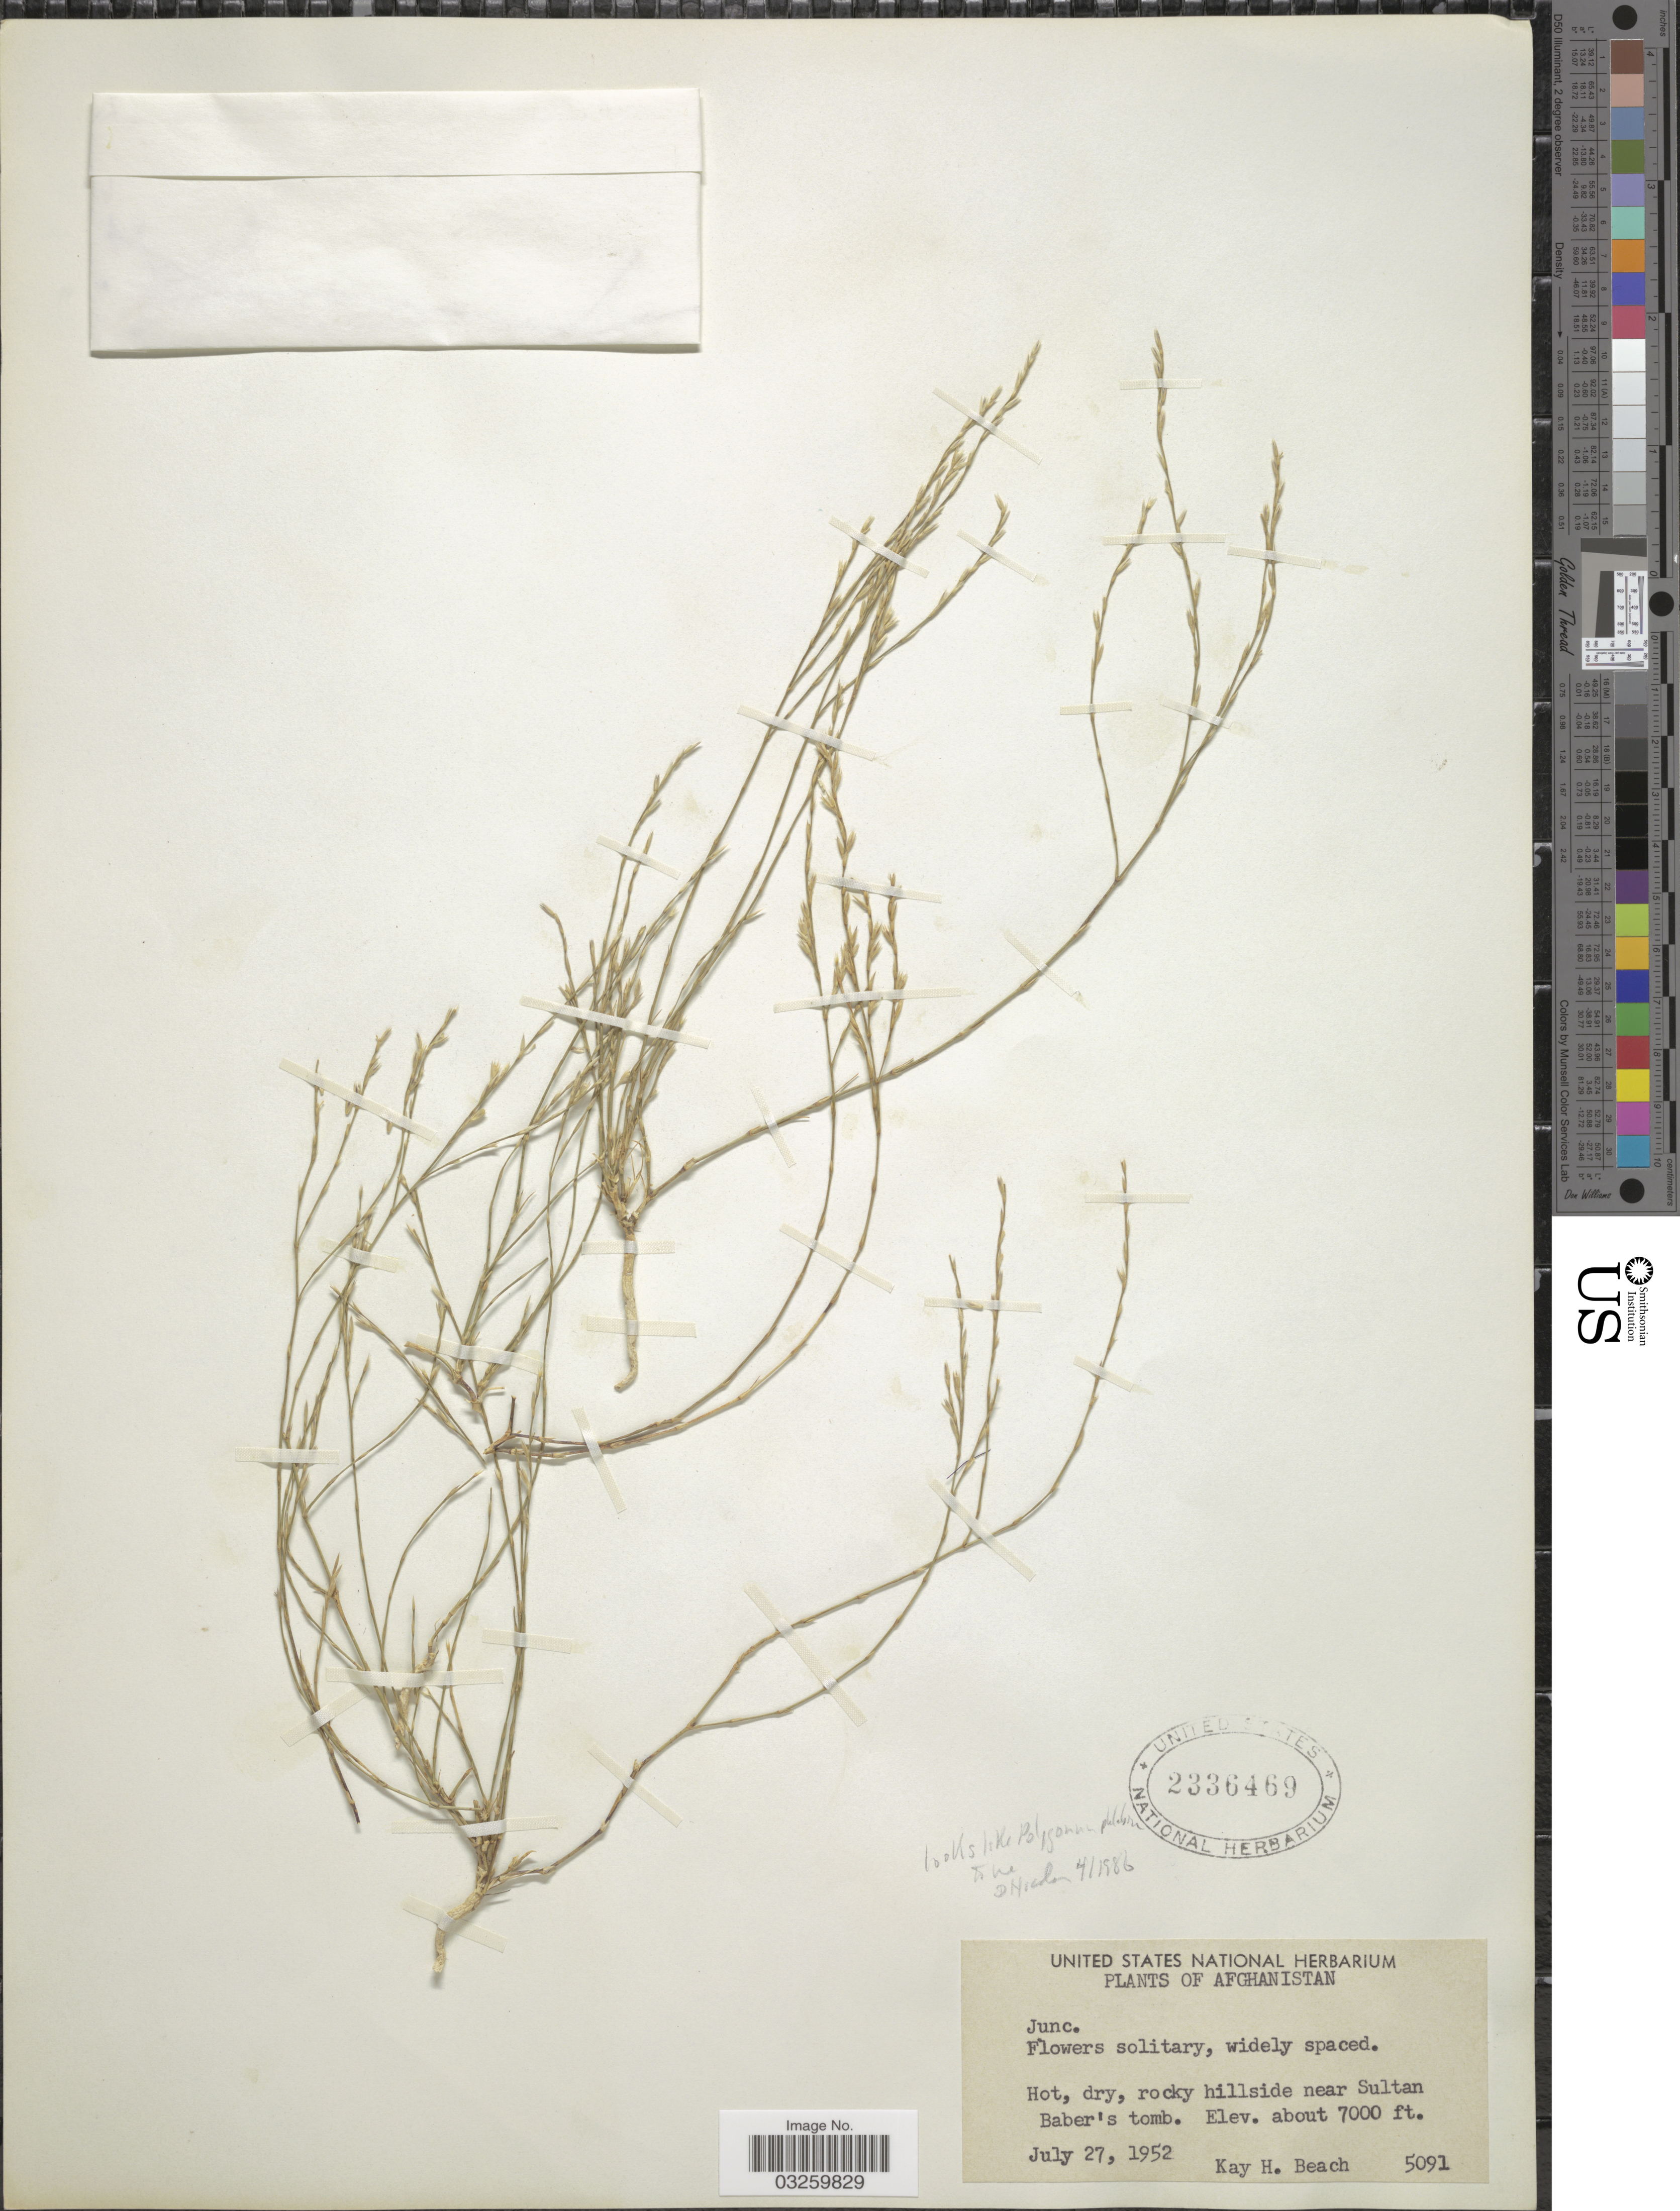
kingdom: Plantae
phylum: Tracheophyta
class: Magnoliopsida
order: Caryophyllales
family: Polygonaceae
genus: Polygonum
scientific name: Polygonum sp.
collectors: K. H. Beach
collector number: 5091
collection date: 1952-07-27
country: Afghanistan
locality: Rocky hillside near Sultan Barber's tomb.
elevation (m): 2134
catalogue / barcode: US 2336469